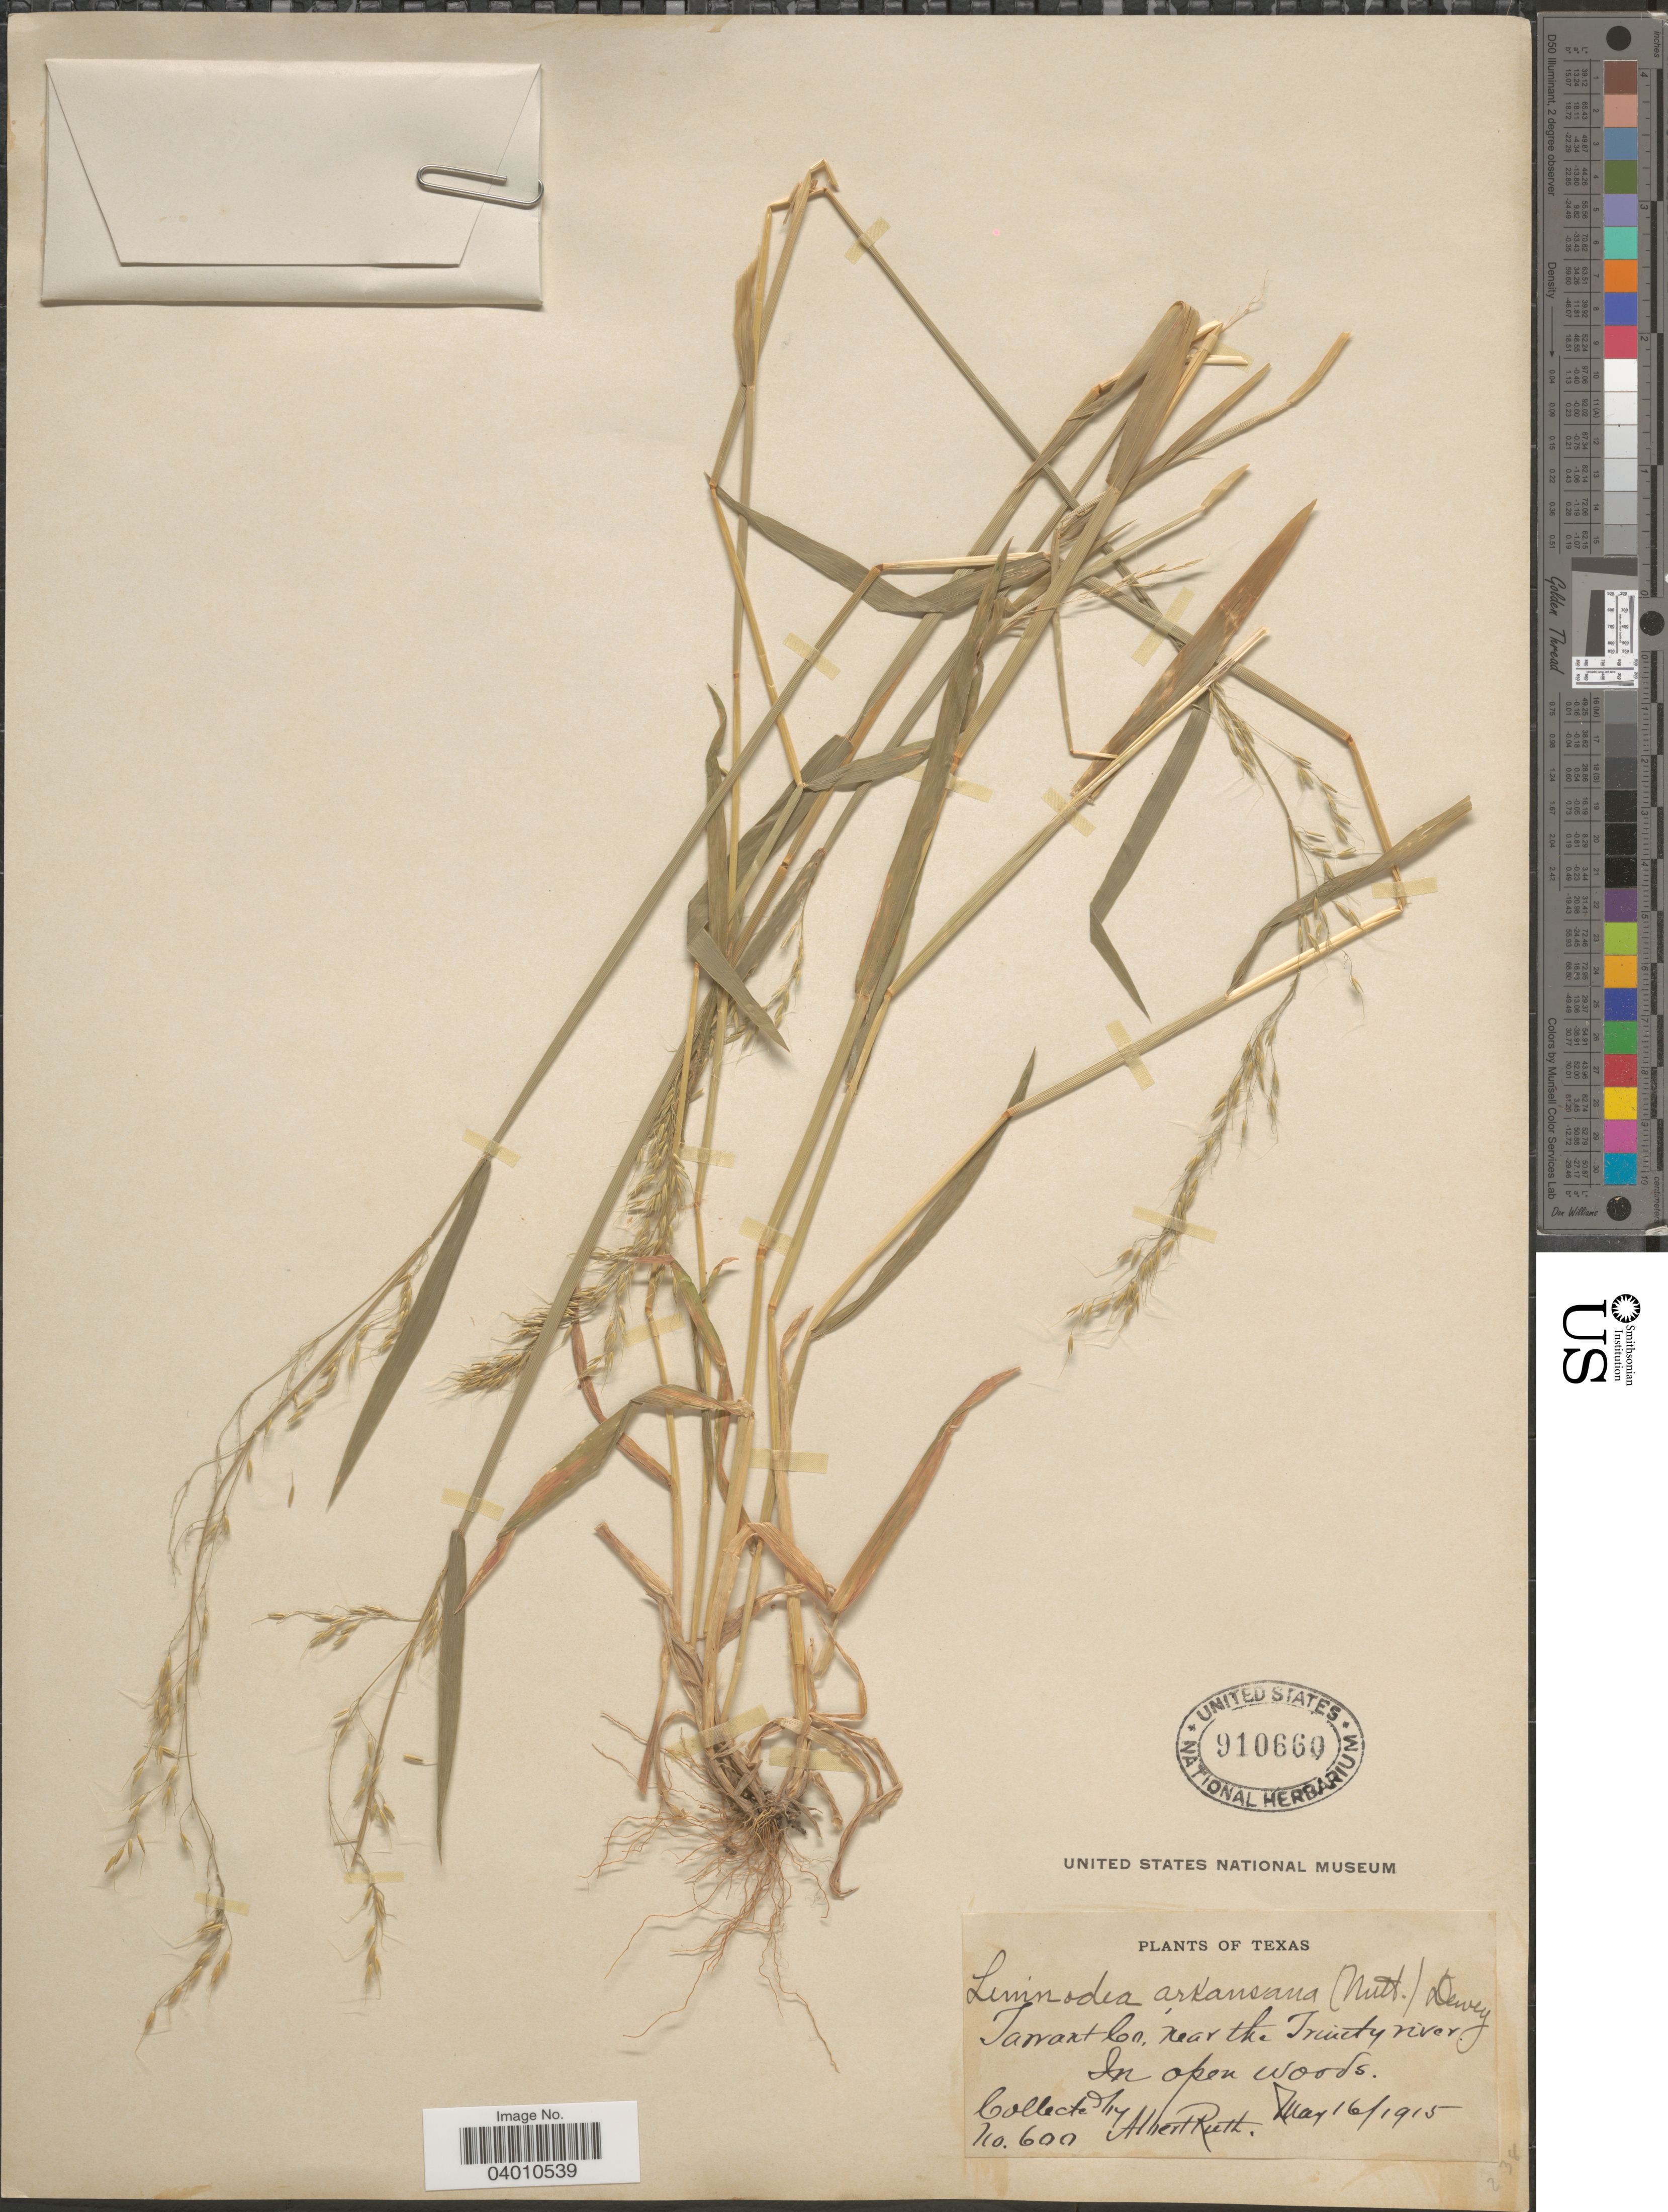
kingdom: Plantae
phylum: Tracheophyta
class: Liliopsida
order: Poales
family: Poaceae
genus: Limnodea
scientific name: Limnodea arkansana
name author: (Nutt.) L.H. Dewey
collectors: A. Ruth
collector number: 600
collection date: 1915-05-16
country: United States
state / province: Texas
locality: Tarrant Co, near the Trinity river.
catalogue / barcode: US 910660